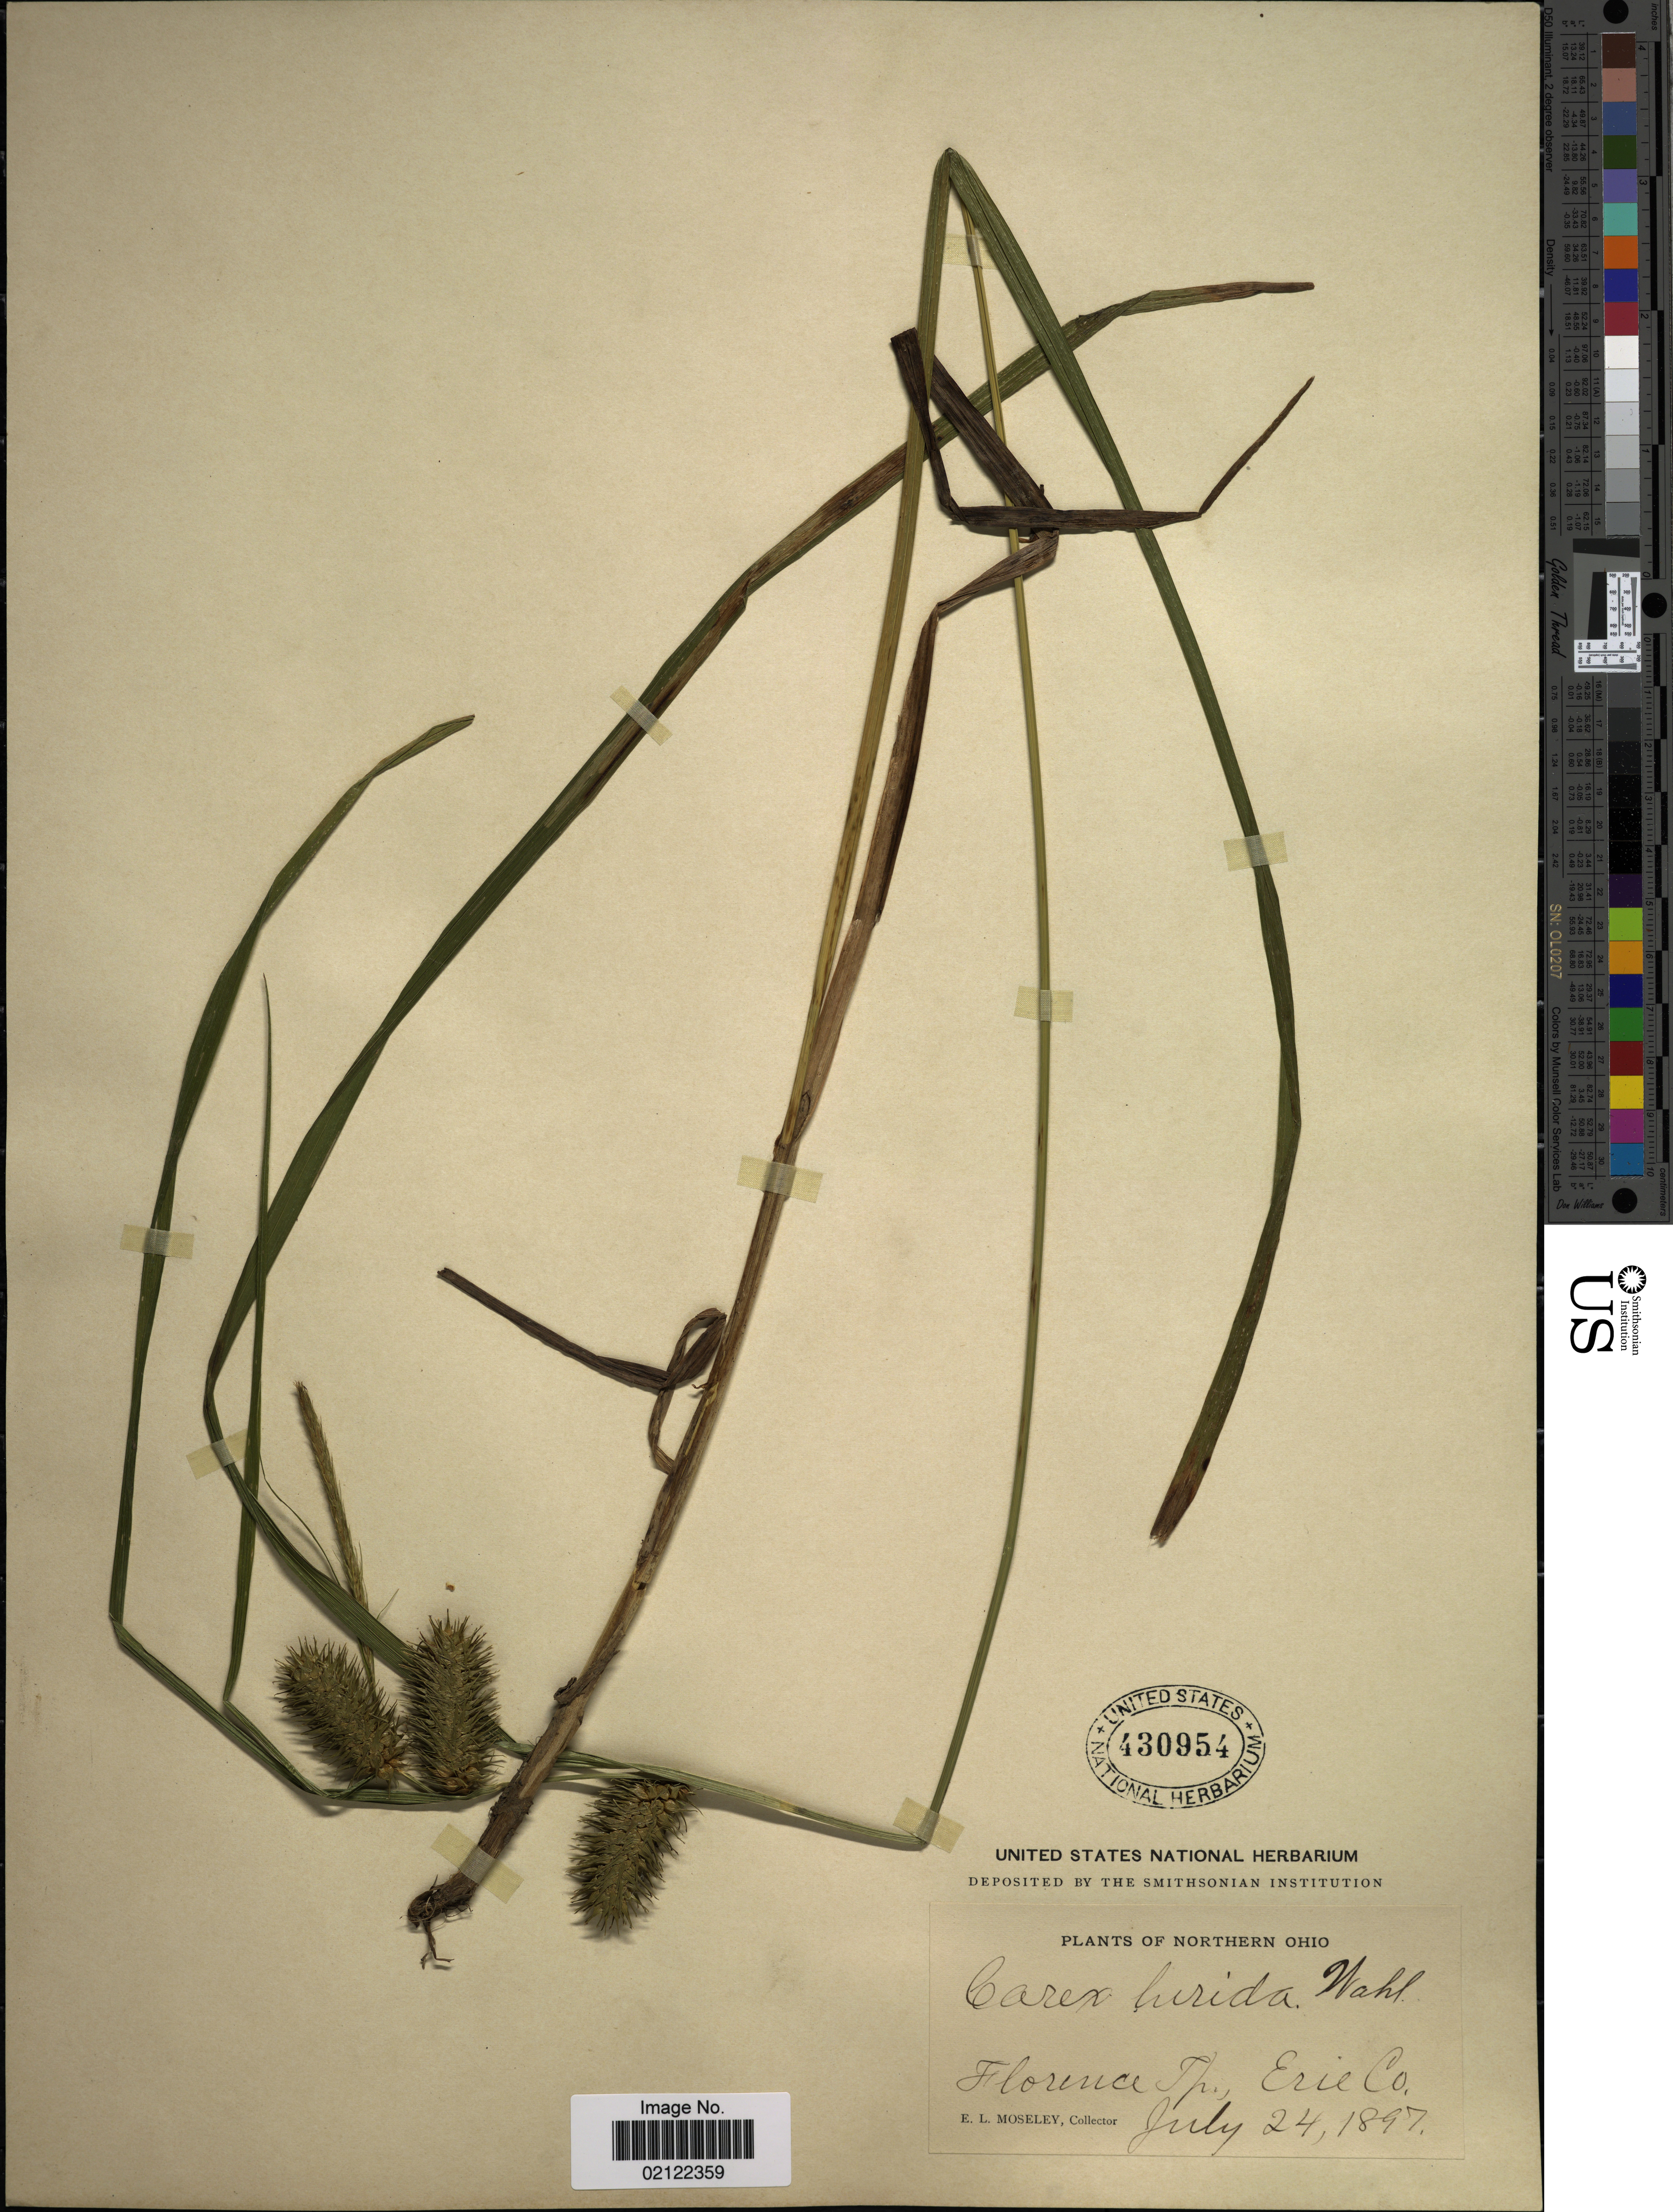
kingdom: Plantae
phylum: Tracheophyta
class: Liliopsida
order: Poales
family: Cyperaceae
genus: Carex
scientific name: Carex lurida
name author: Wahlenb.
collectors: E. Moseley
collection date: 1897-07-24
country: United States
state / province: Ohio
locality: Northern Ohio. Florence Tp., Erie Co.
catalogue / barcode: US 430954